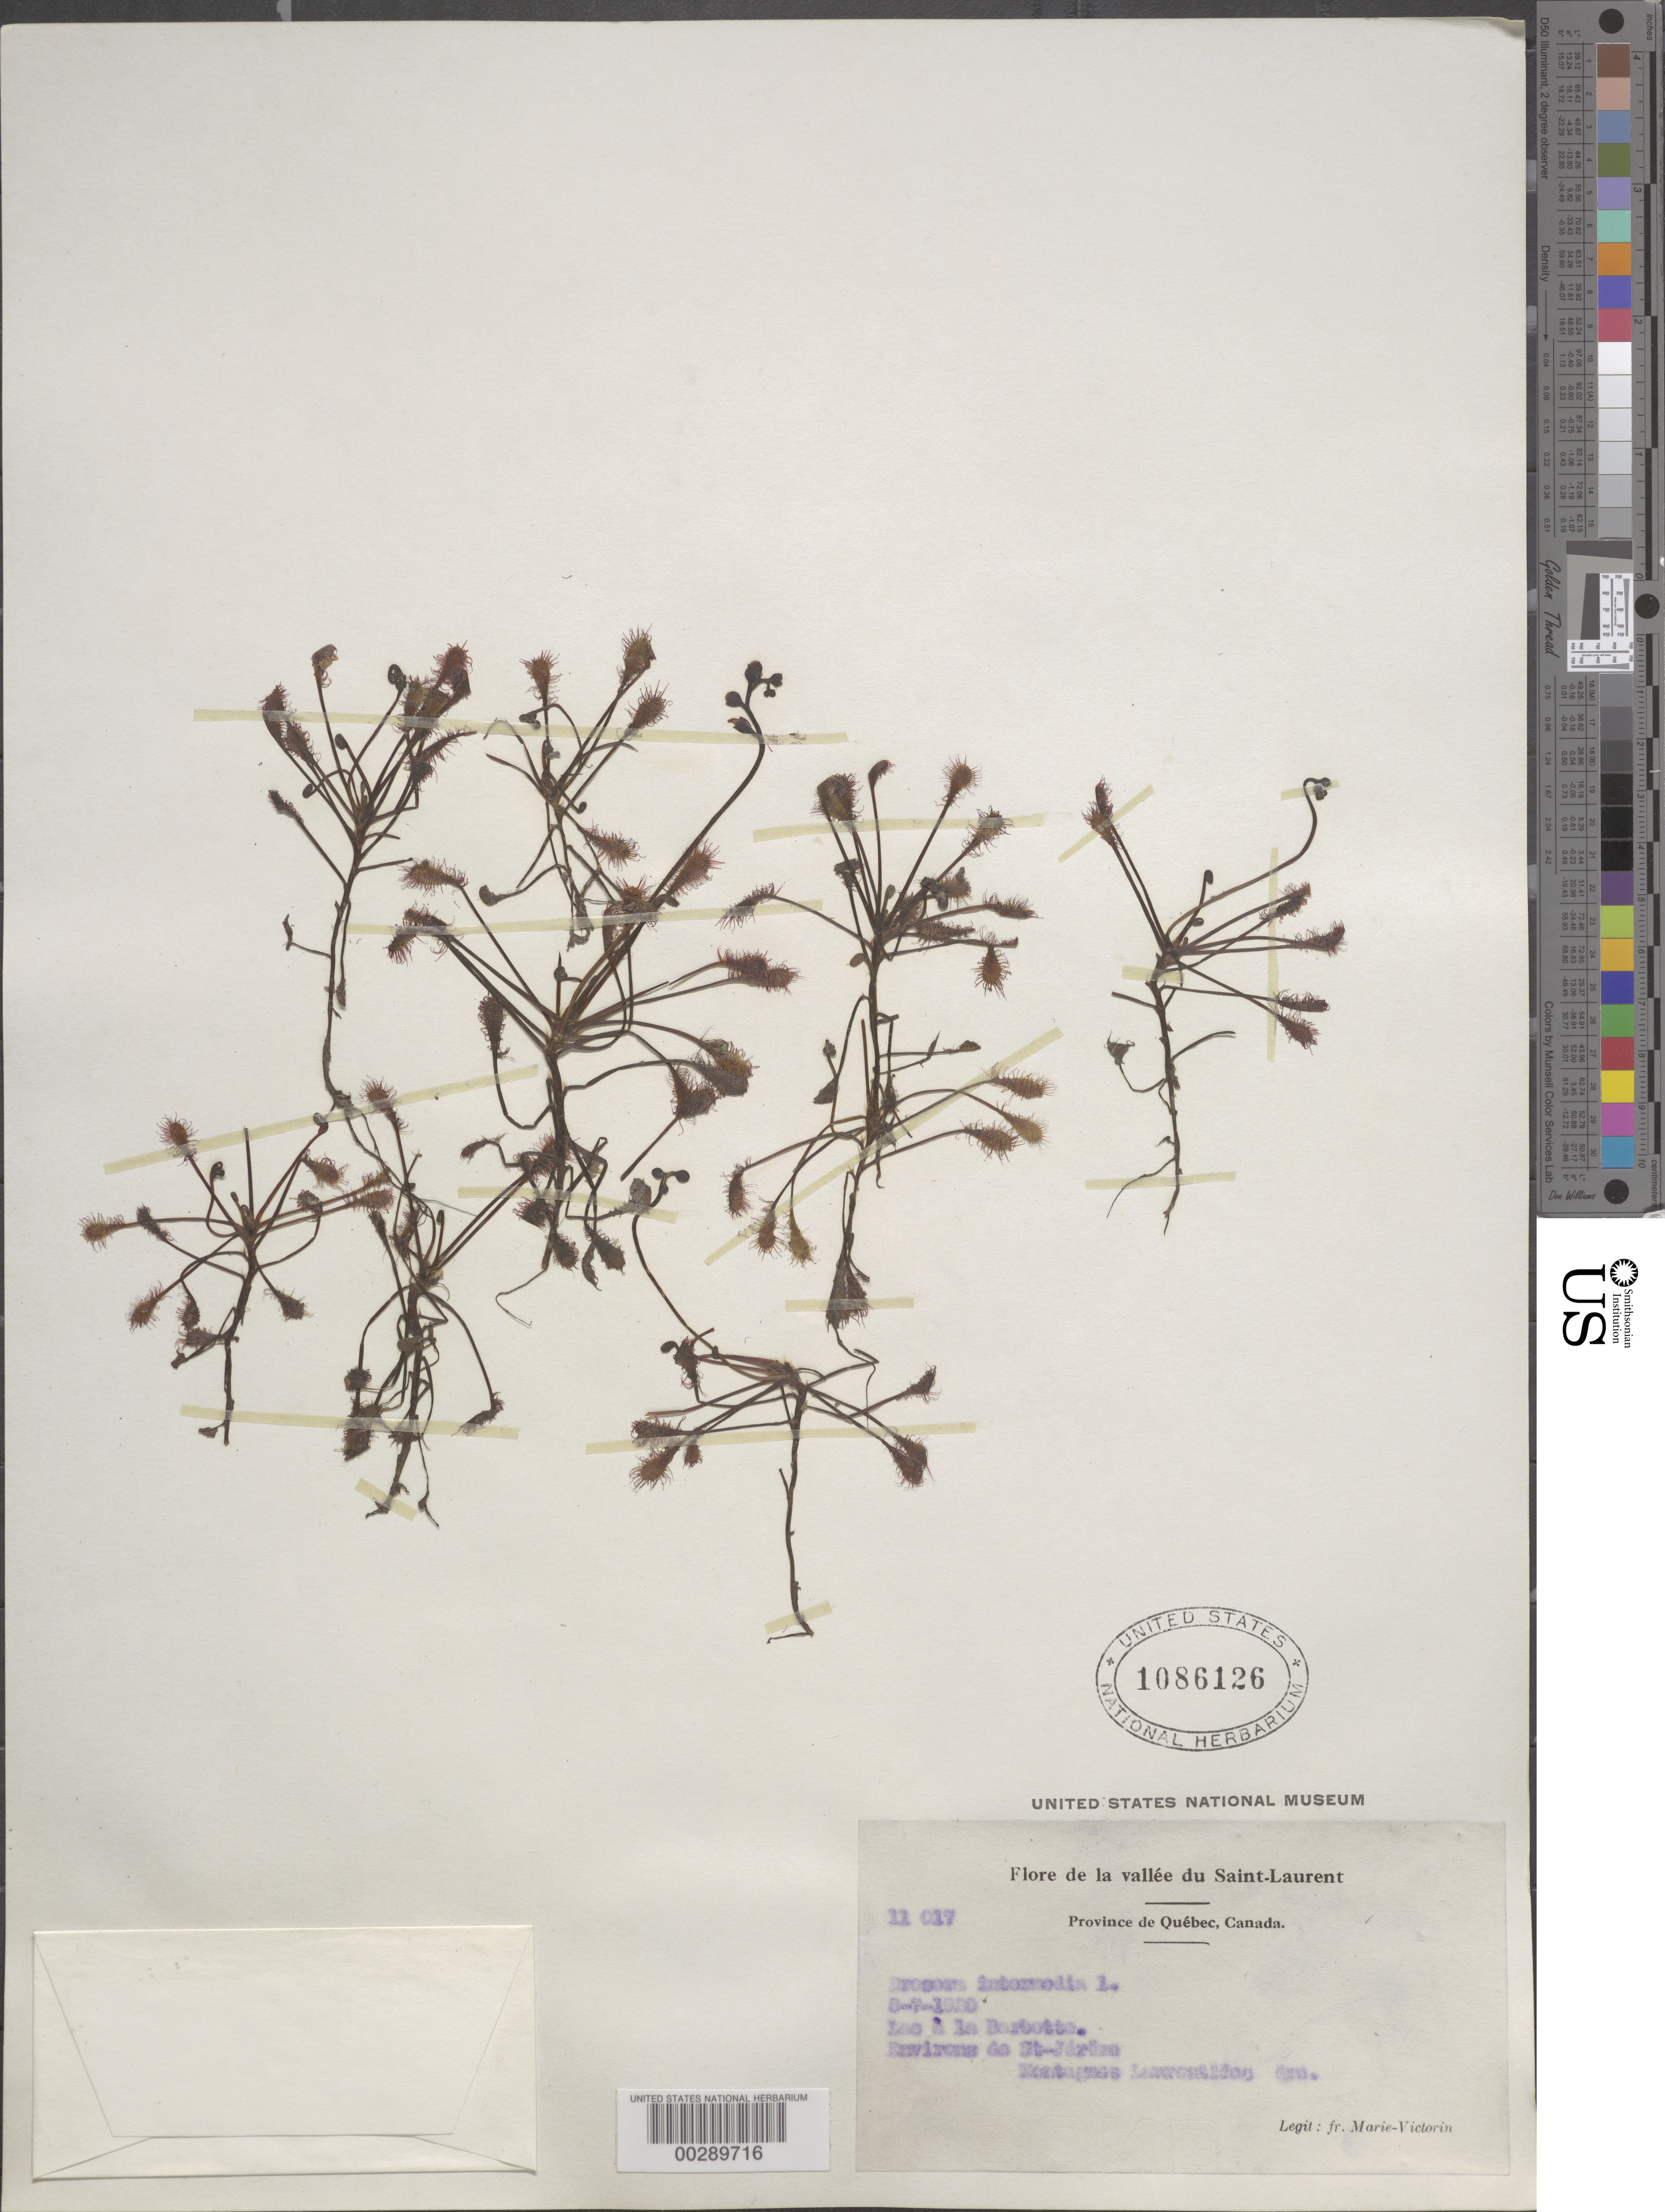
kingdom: Plantae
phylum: Tracheophyta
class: Magnoliopsida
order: Caryophyllales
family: Droseraceae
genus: Drosera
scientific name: Drosera intermedia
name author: Hayne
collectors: Fr. Marie-Victorin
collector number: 11017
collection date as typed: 08 Jul ---- or 07 Aug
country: Canada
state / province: Quebec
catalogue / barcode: US 1086126